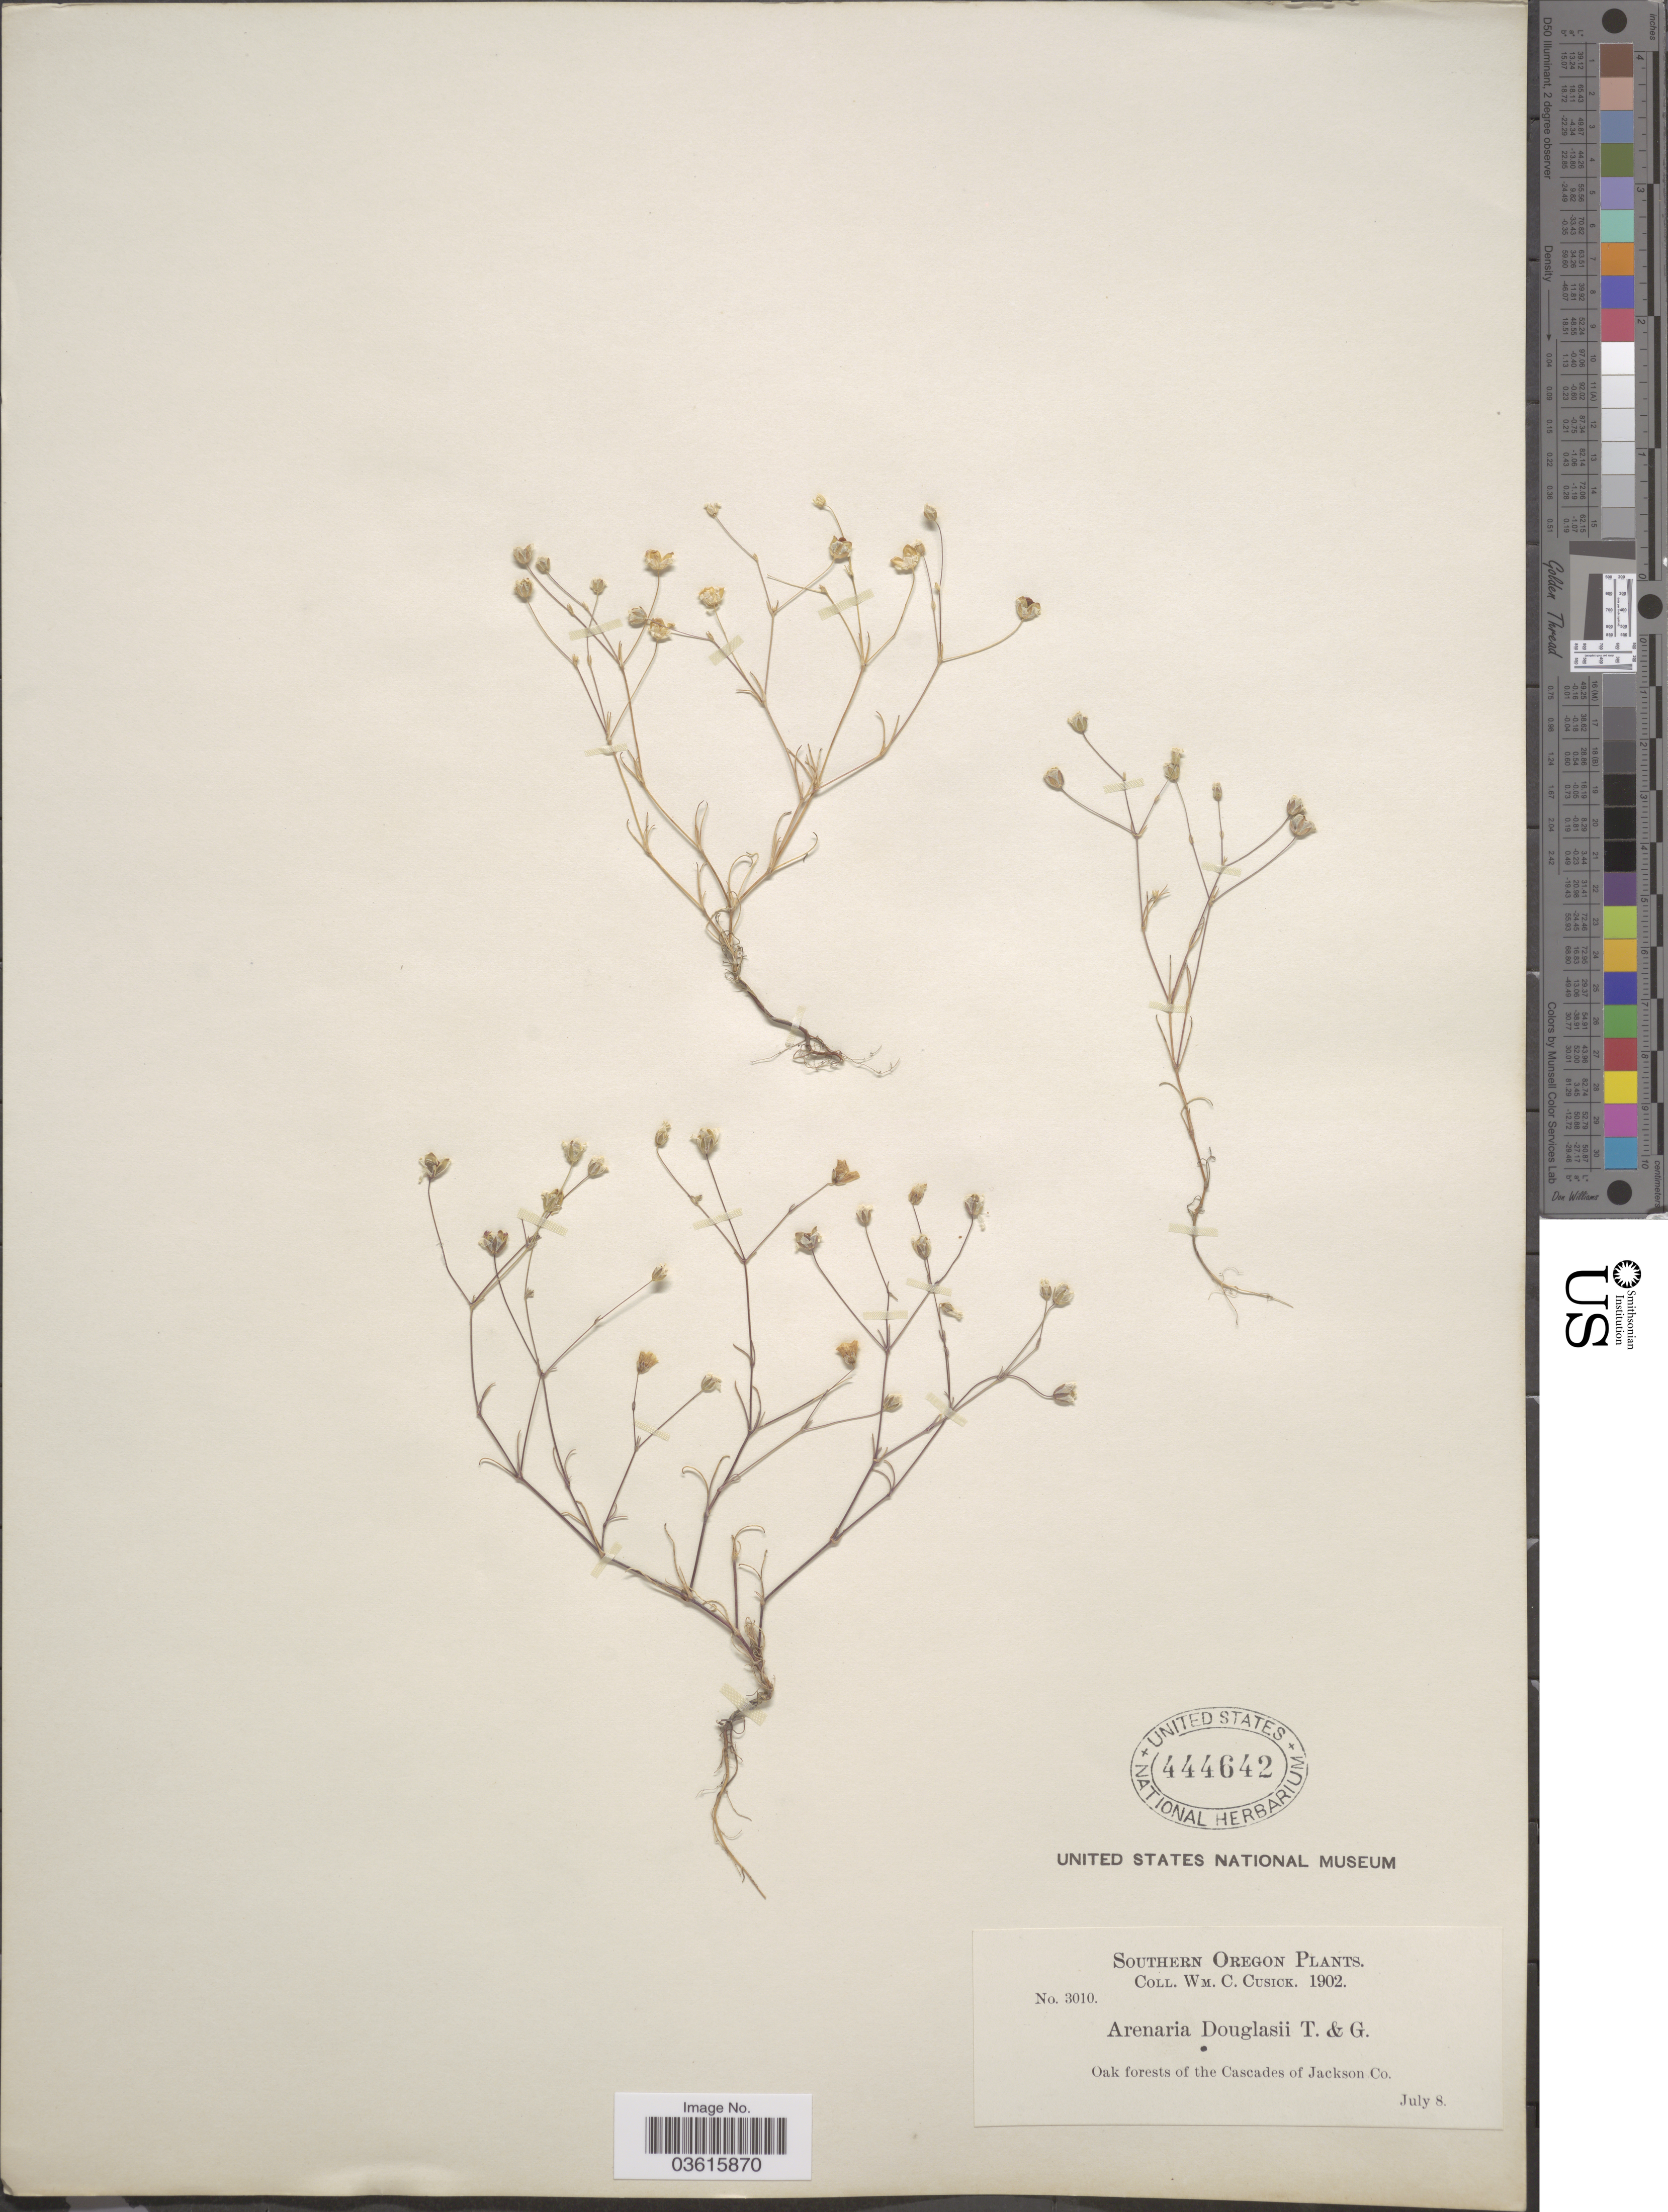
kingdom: Plantae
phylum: Tracheophyta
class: Magnoliopsida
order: Caryophyllales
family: Caryophyllaceae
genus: Minuartia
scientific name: Minuartia douglasii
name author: Mattf.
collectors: W. C. Cusick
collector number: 3010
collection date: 1902-07-08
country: United States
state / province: Oregon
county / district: Jackson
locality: Southern Oregon. Oak forests of the Cascades of Jackson Co.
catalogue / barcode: US 444642